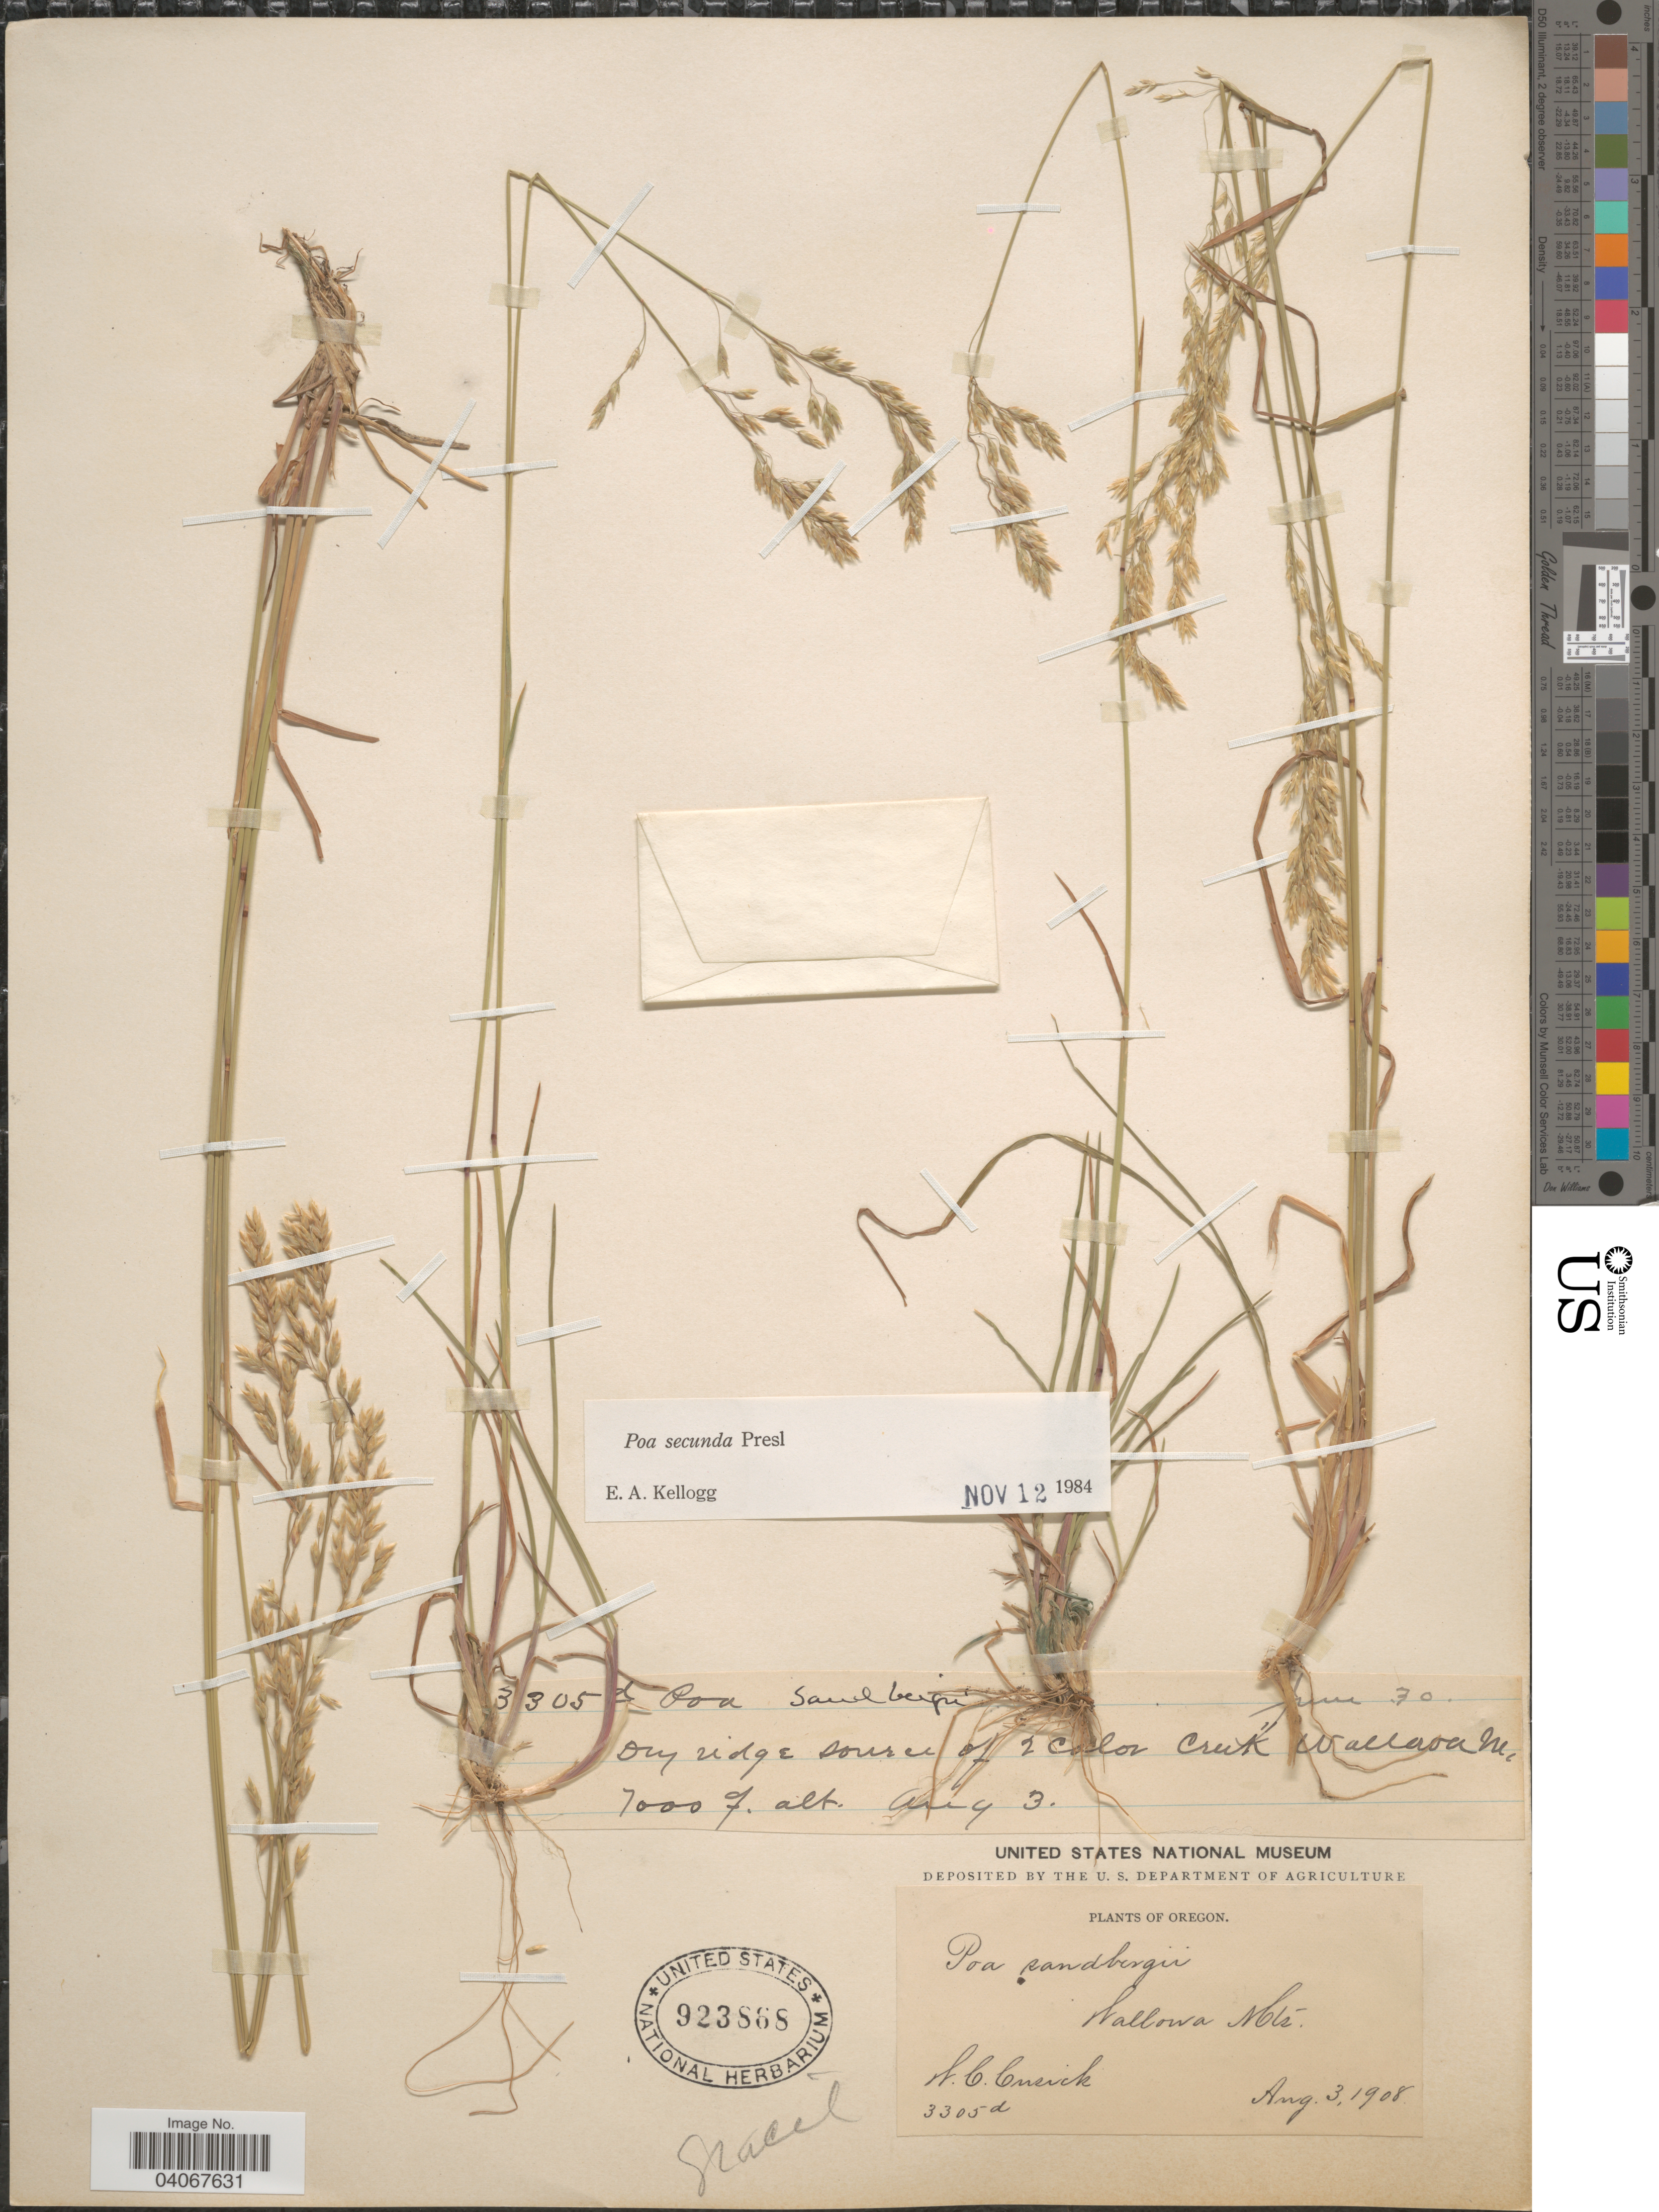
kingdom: Plantae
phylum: Tracheophyta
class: Liliopsida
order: Poales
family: Poaceae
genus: Poa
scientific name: Poa secunda subsp. secunda var. secunda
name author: J. Presl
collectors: W. C. Cusick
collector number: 3305d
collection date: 1908-08-03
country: United States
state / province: Oregon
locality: Dry ridge source of 2 Color Creek Wallowa Mts.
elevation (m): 2134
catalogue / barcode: US 923868